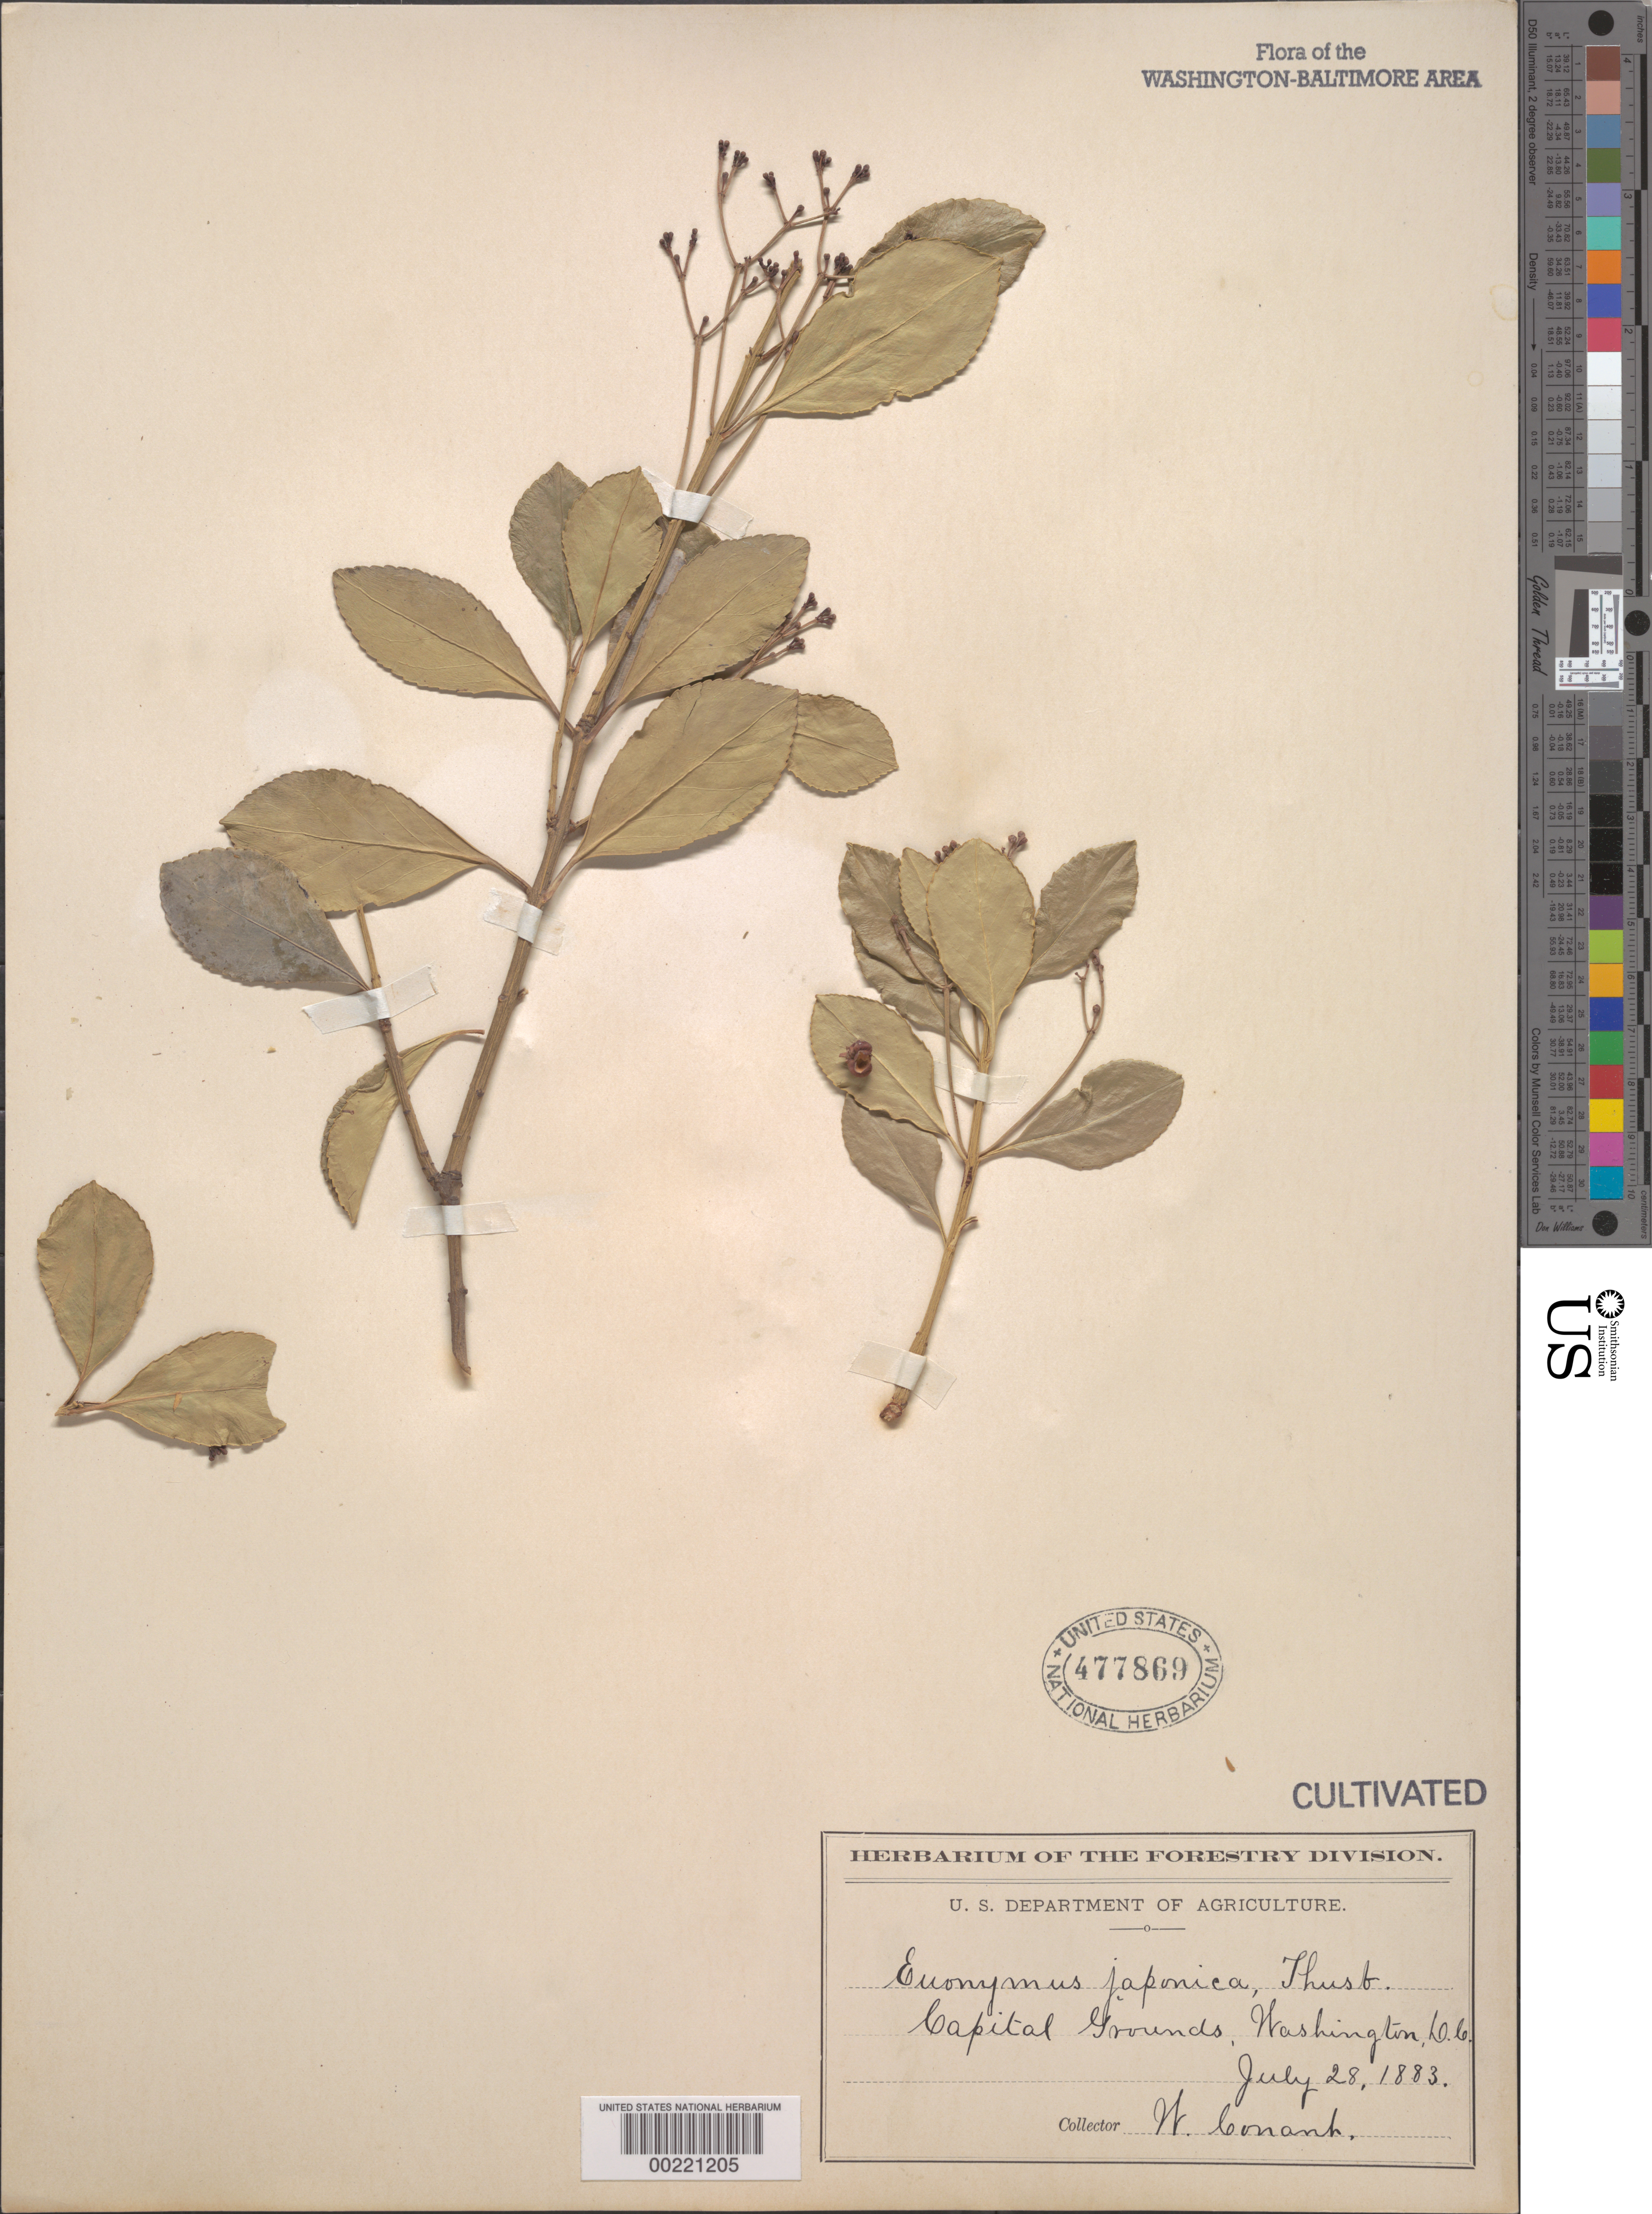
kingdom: Plantae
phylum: Tracheophyta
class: Magnoliopsida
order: Celastrales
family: Celastraceae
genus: Euonymus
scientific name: Euonymus japonicus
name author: Thunb.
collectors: W. P. Conant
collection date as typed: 28 Jul 1883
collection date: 1883-07-28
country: United States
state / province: District of Columbia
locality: Capitol grounds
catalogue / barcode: US 477869